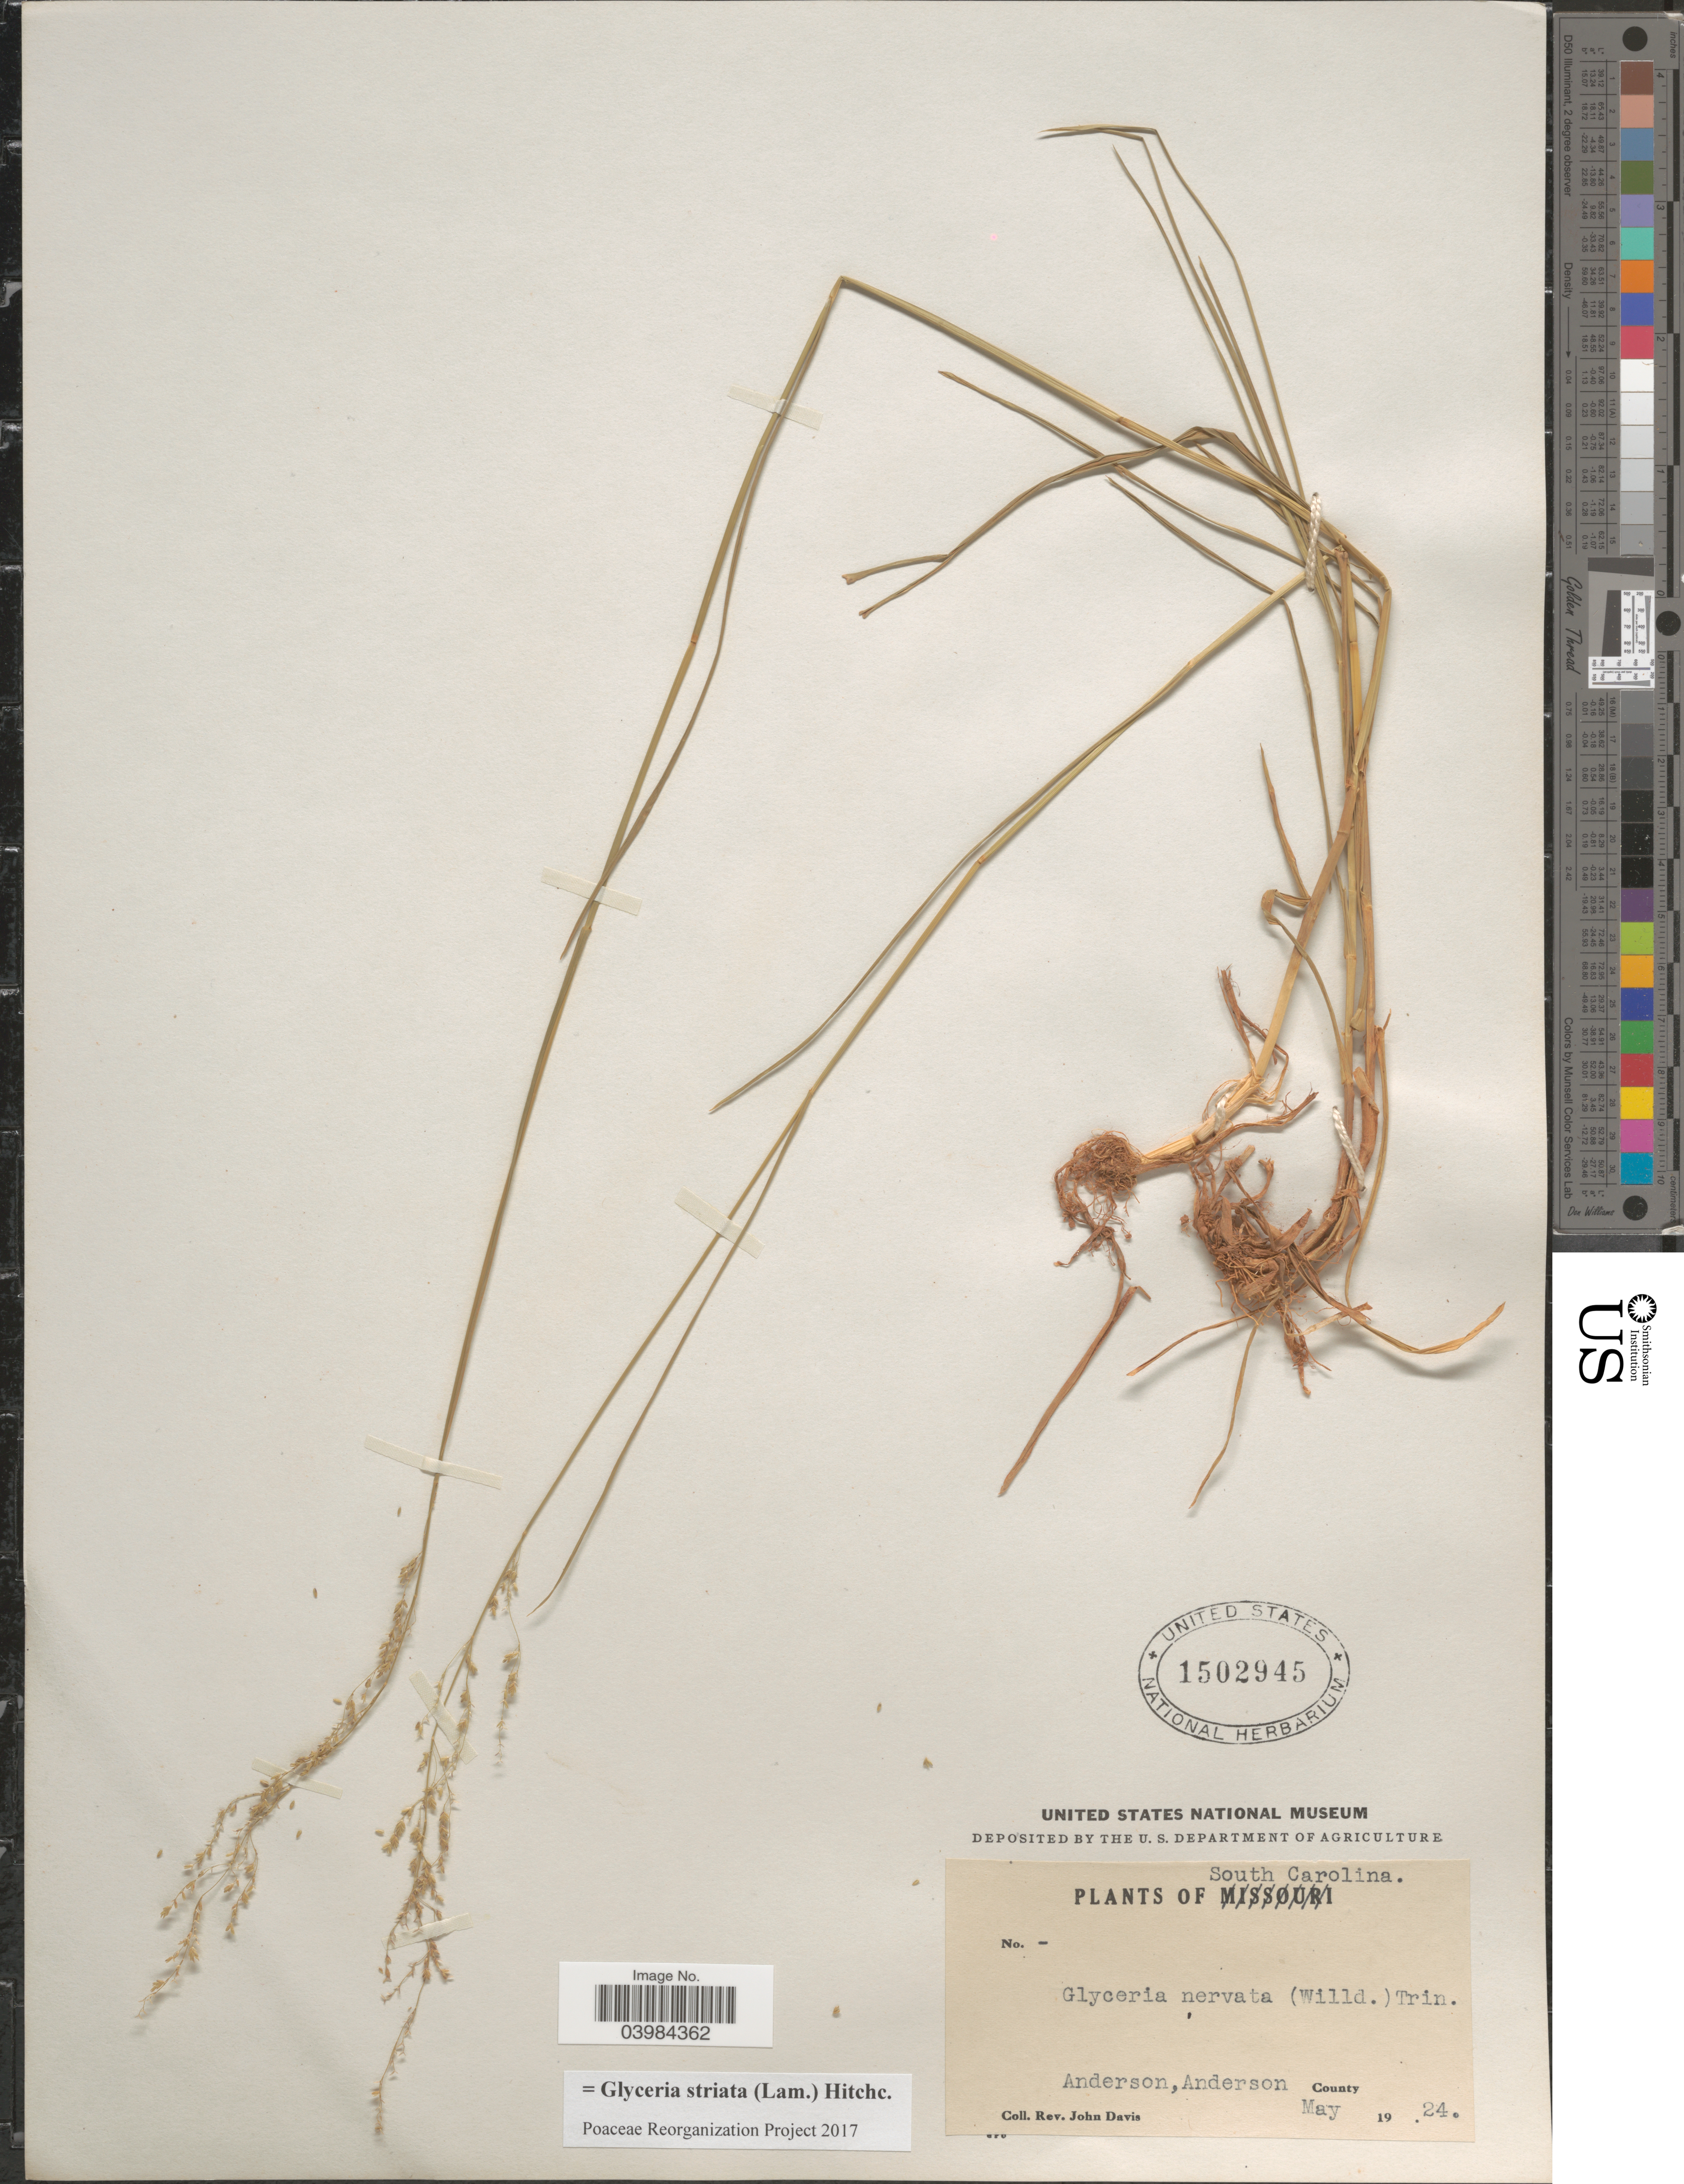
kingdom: Plantae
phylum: Tracheophyta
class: Liliopsida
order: Poales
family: Poaceae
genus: Glyceria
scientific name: Glyceria striata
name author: (Lam.) Hitchc.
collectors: J. Davis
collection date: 1924-05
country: United States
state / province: South Carolina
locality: Anderson, Anderson County.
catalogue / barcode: US 1502945